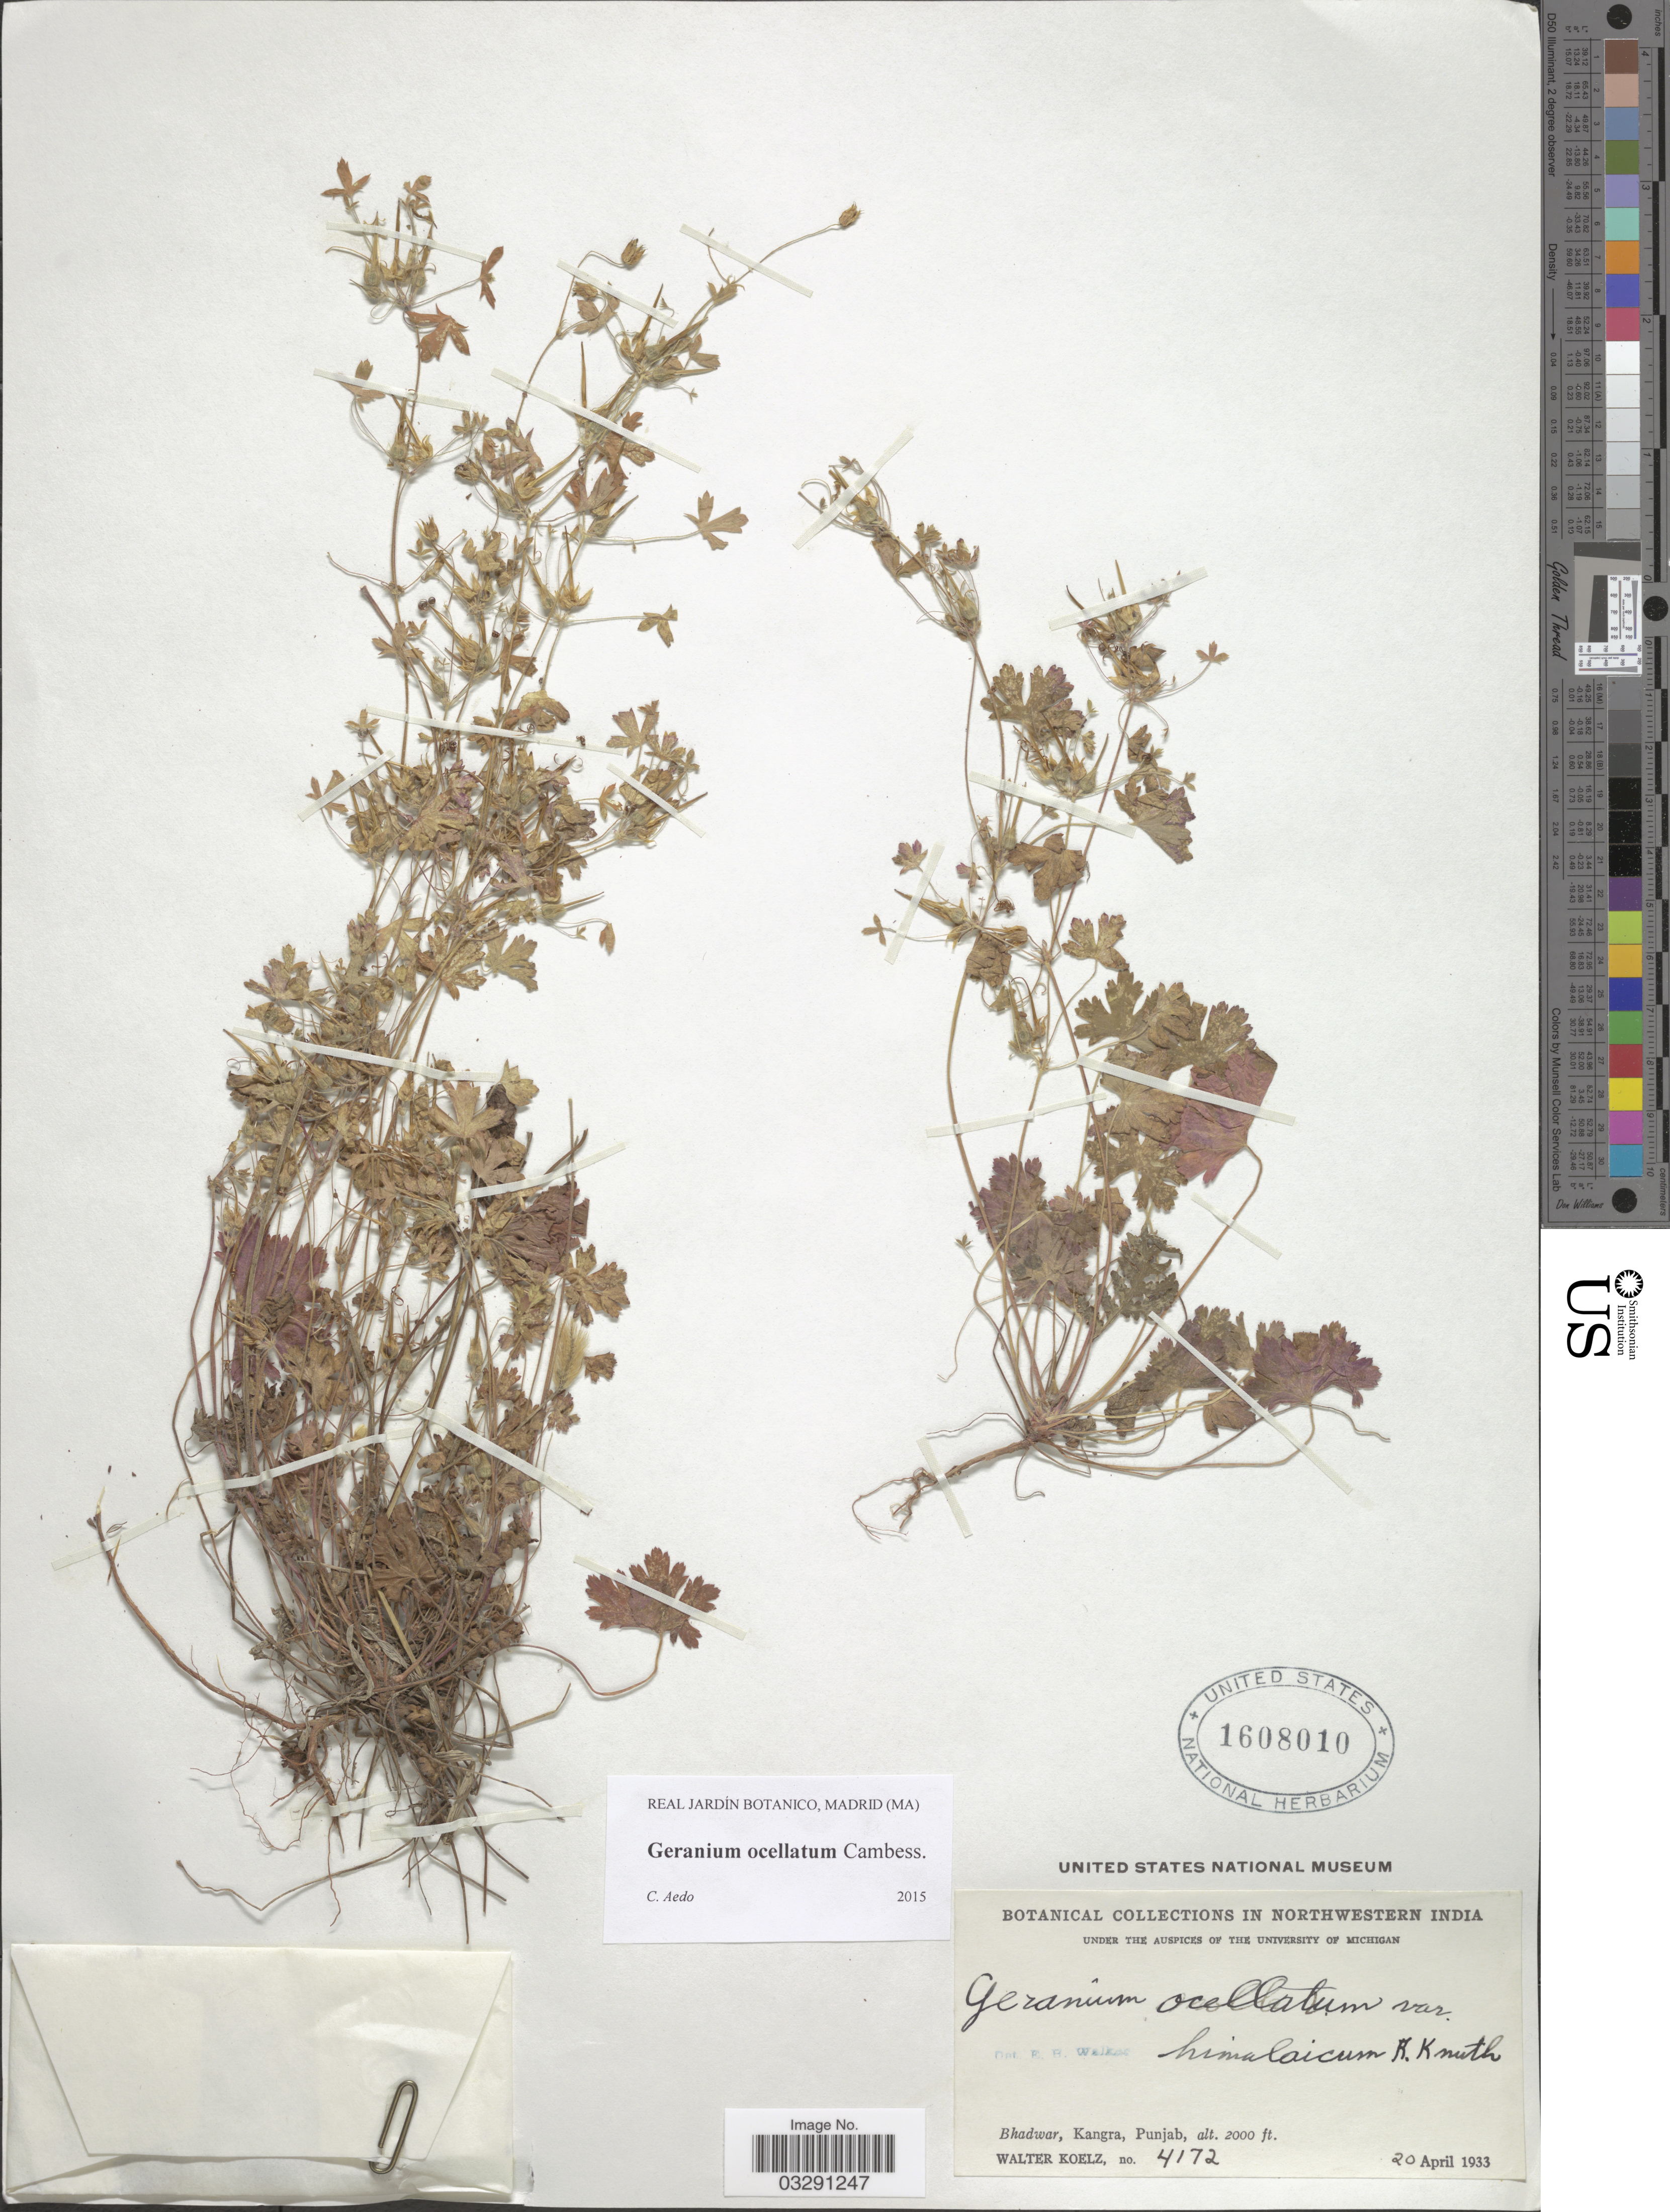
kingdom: Plantae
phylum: Tracheophyta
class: Magnoliopsida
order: Geraniales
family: Geraniaceae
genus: Geranium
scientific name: Geranium ocellatum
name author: Cambess.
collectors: W. N. Koelz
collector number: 4172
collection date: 1933-04-20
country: India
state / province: Punjab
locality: Northwestern India, Bhadwar, Kangra.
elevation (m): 610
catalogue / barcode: US 1608010